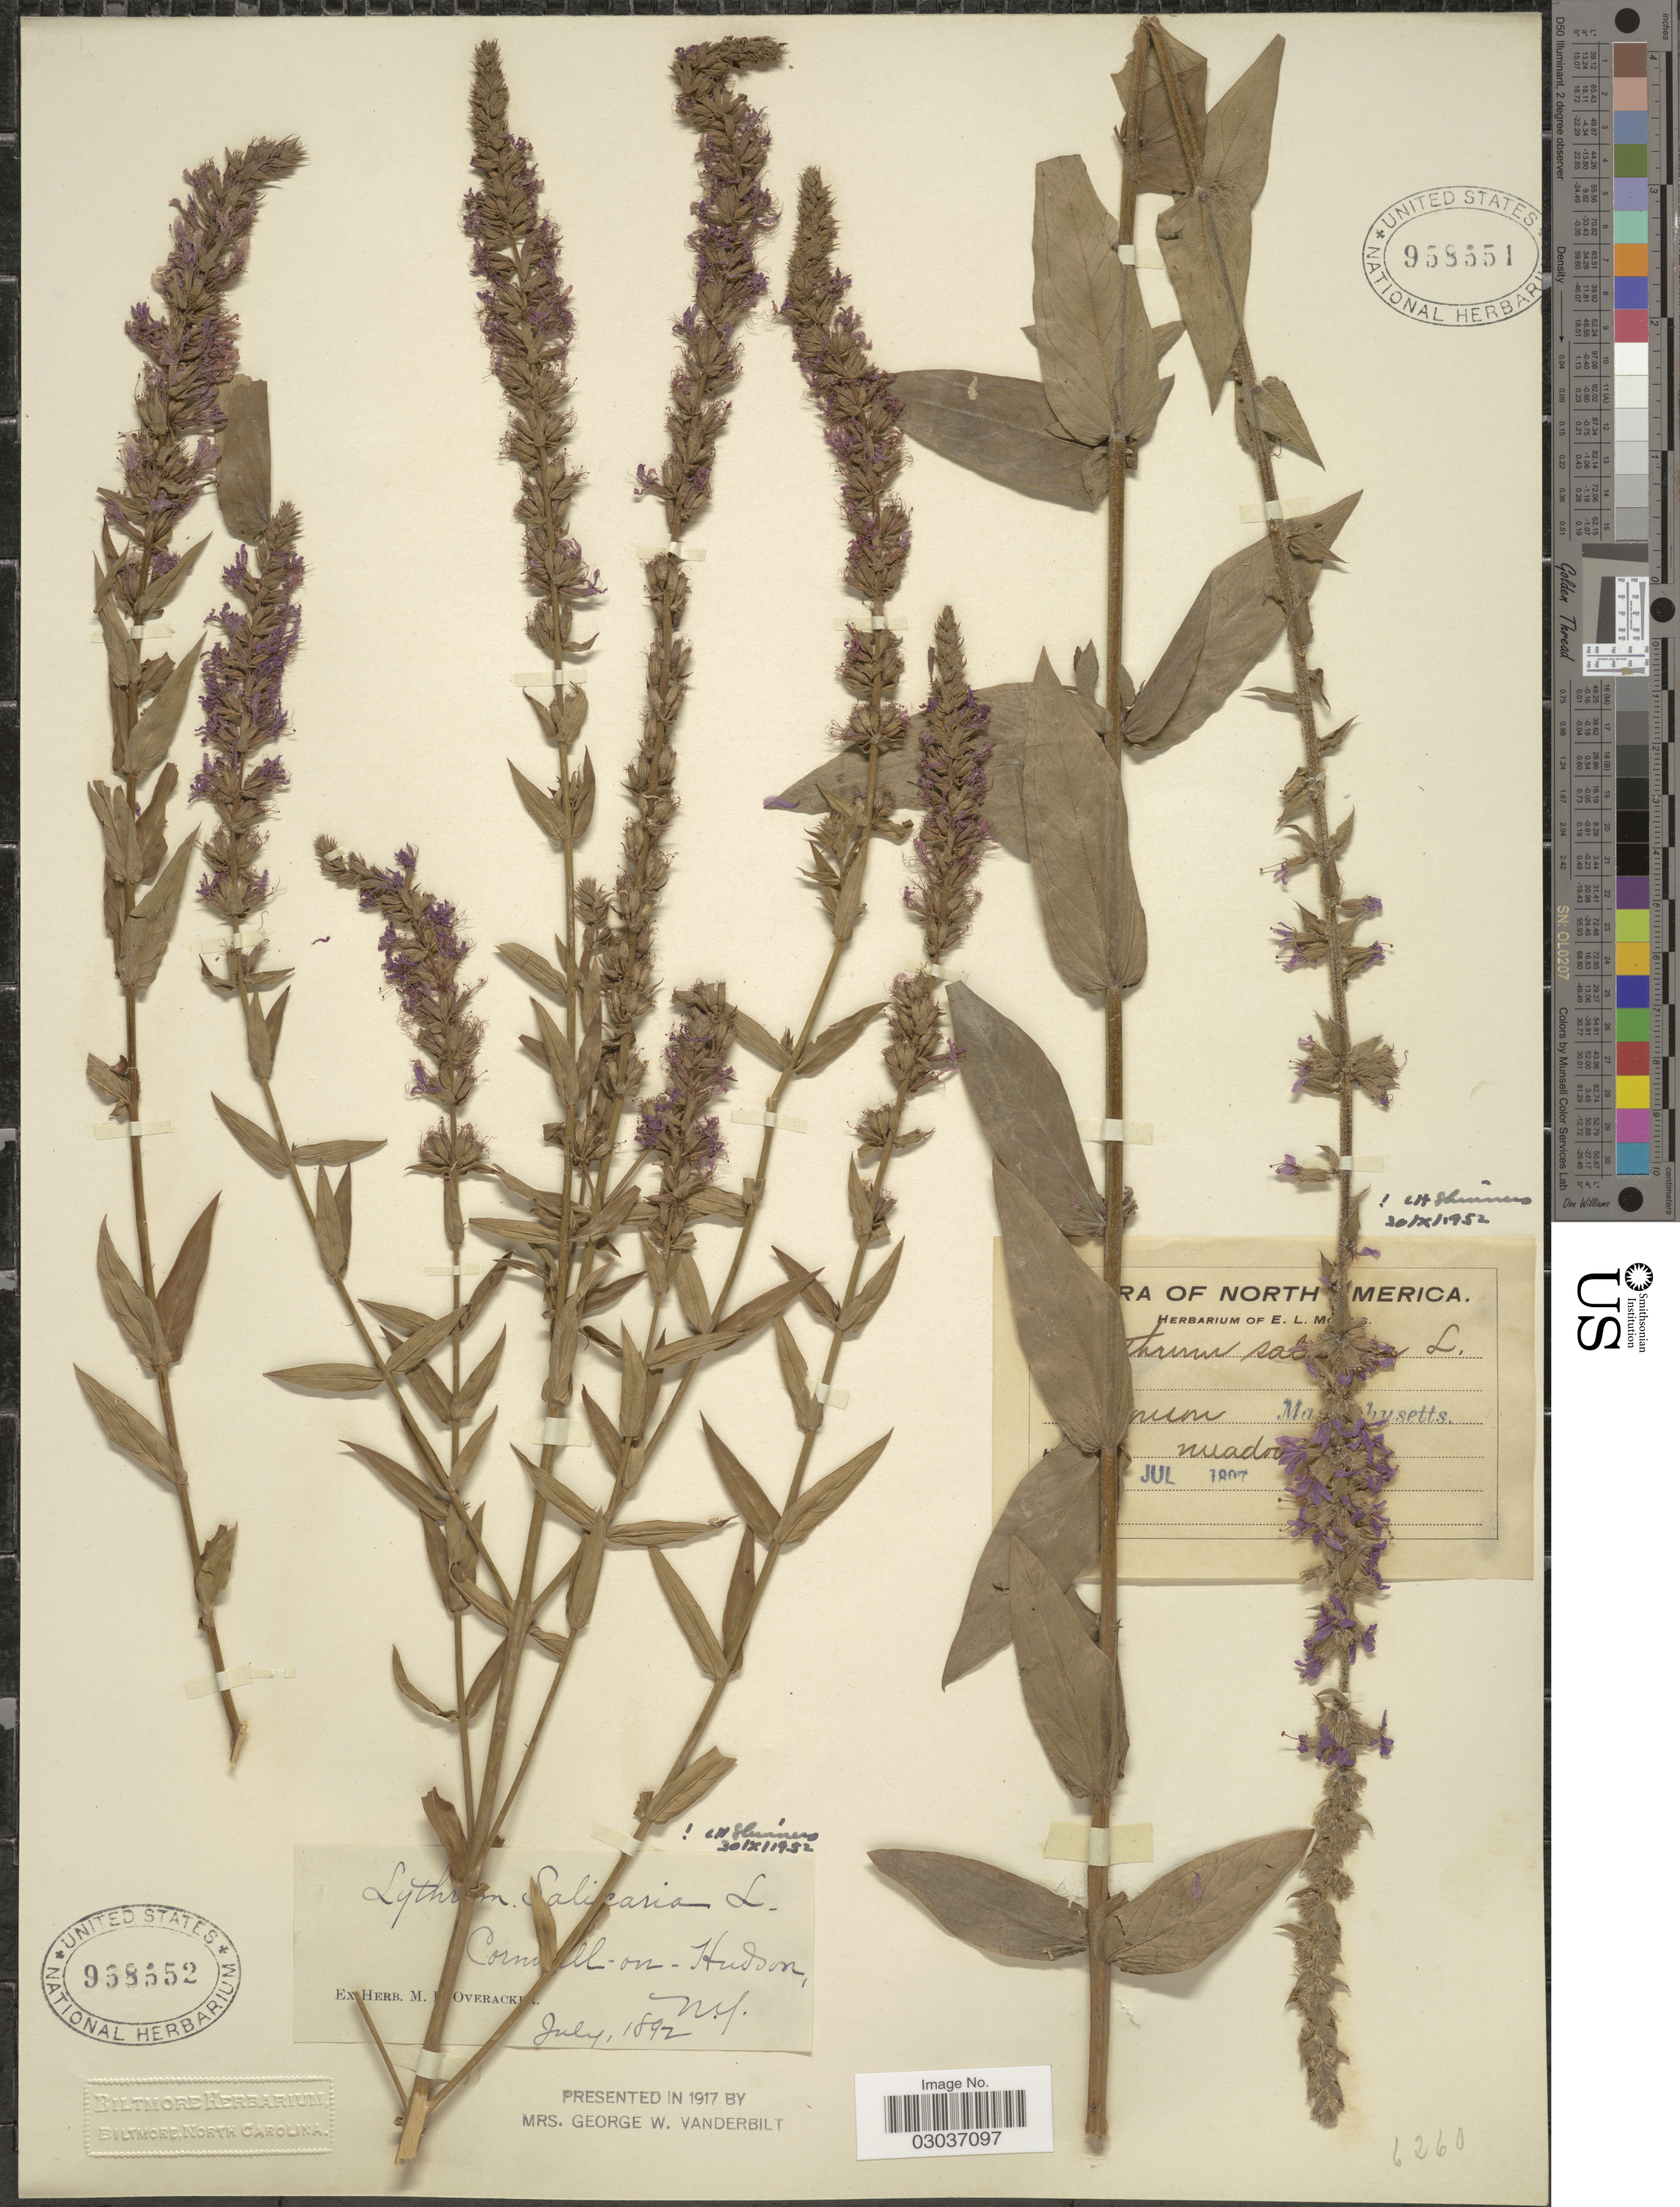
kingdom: Plantae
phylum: Tracheophyta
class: Magnoliopsida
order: Myrtales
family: Lythraceae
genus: Lythrum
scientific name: Lythrum salicaria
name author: L.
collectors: ex herb. M. L. Overacker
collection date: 1892-07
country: United States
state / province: New York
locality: Cornwall - on - Hudson.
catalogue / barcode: US 958552-2